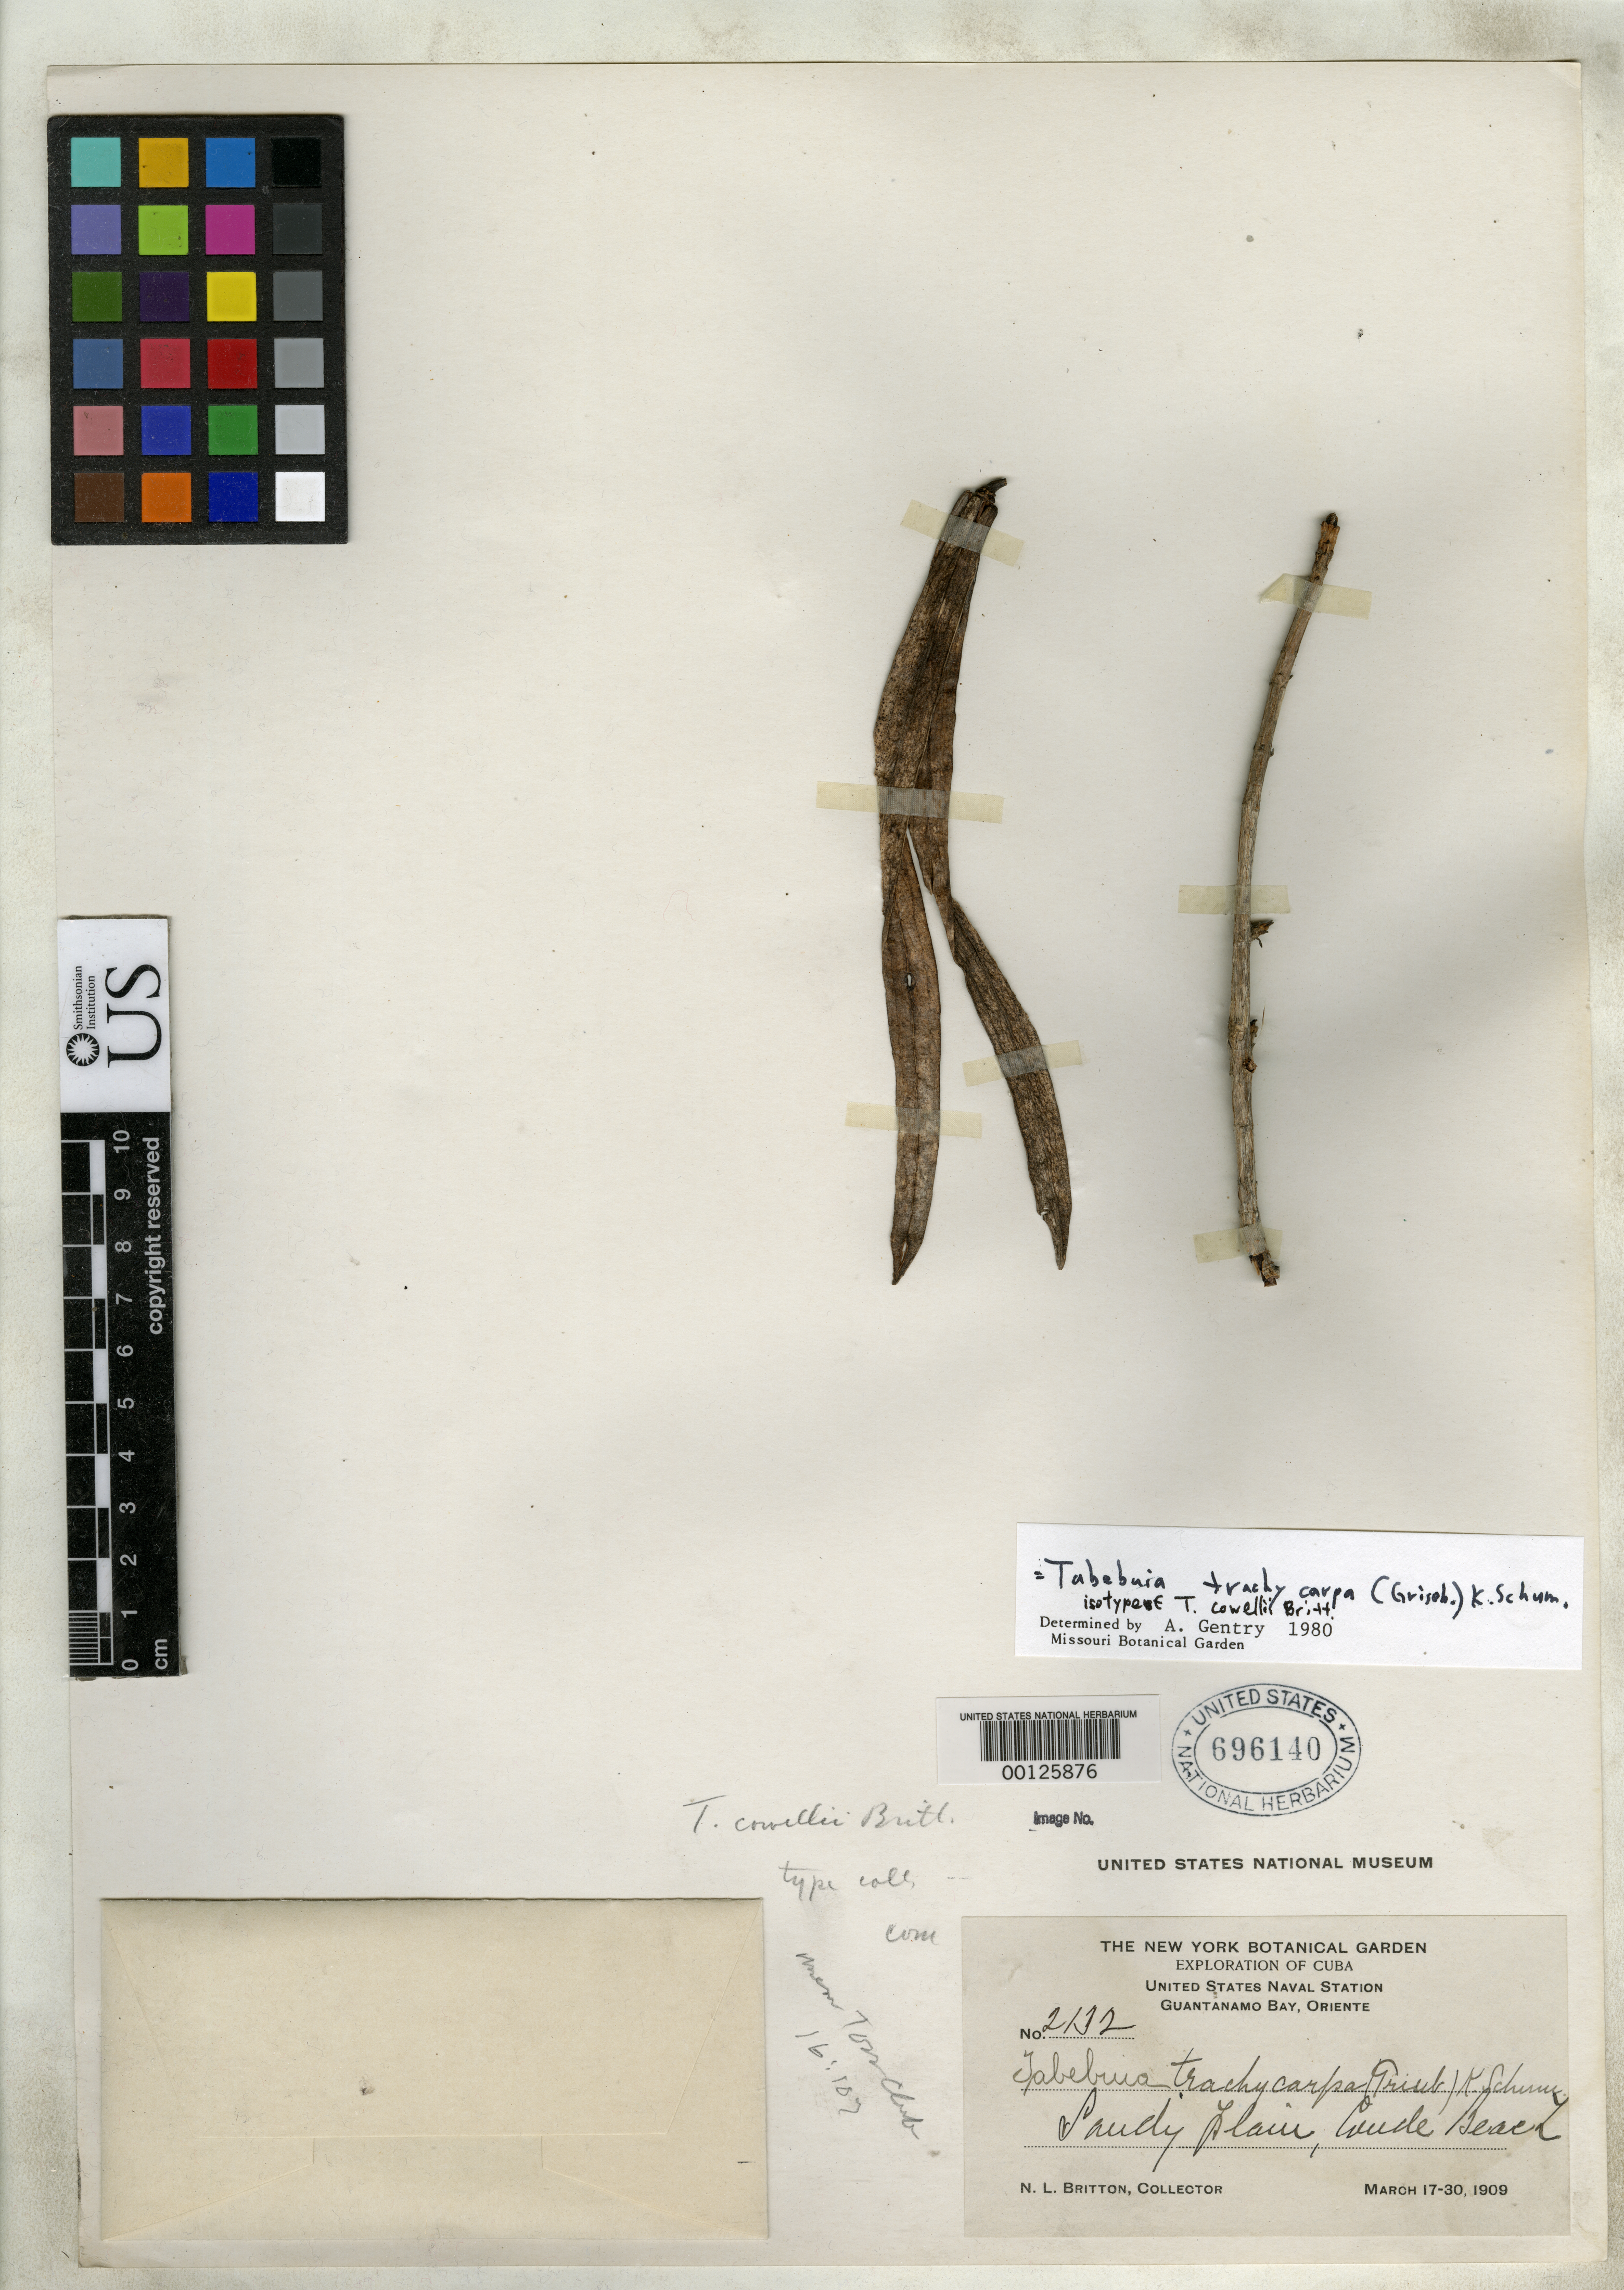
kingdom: Plantae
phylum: Tracheophyta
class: Magnoliopsida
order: Lamiales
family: Bignoniaceae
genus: Tabebuia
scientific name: Tabebuia cowellii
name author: Britton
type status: Isotype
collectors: N. Britton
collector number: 2132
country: Cuba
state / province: Oriente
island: Greater Antilles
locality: Conde Beach, Guantanamo Bay.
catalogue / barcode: US 696140